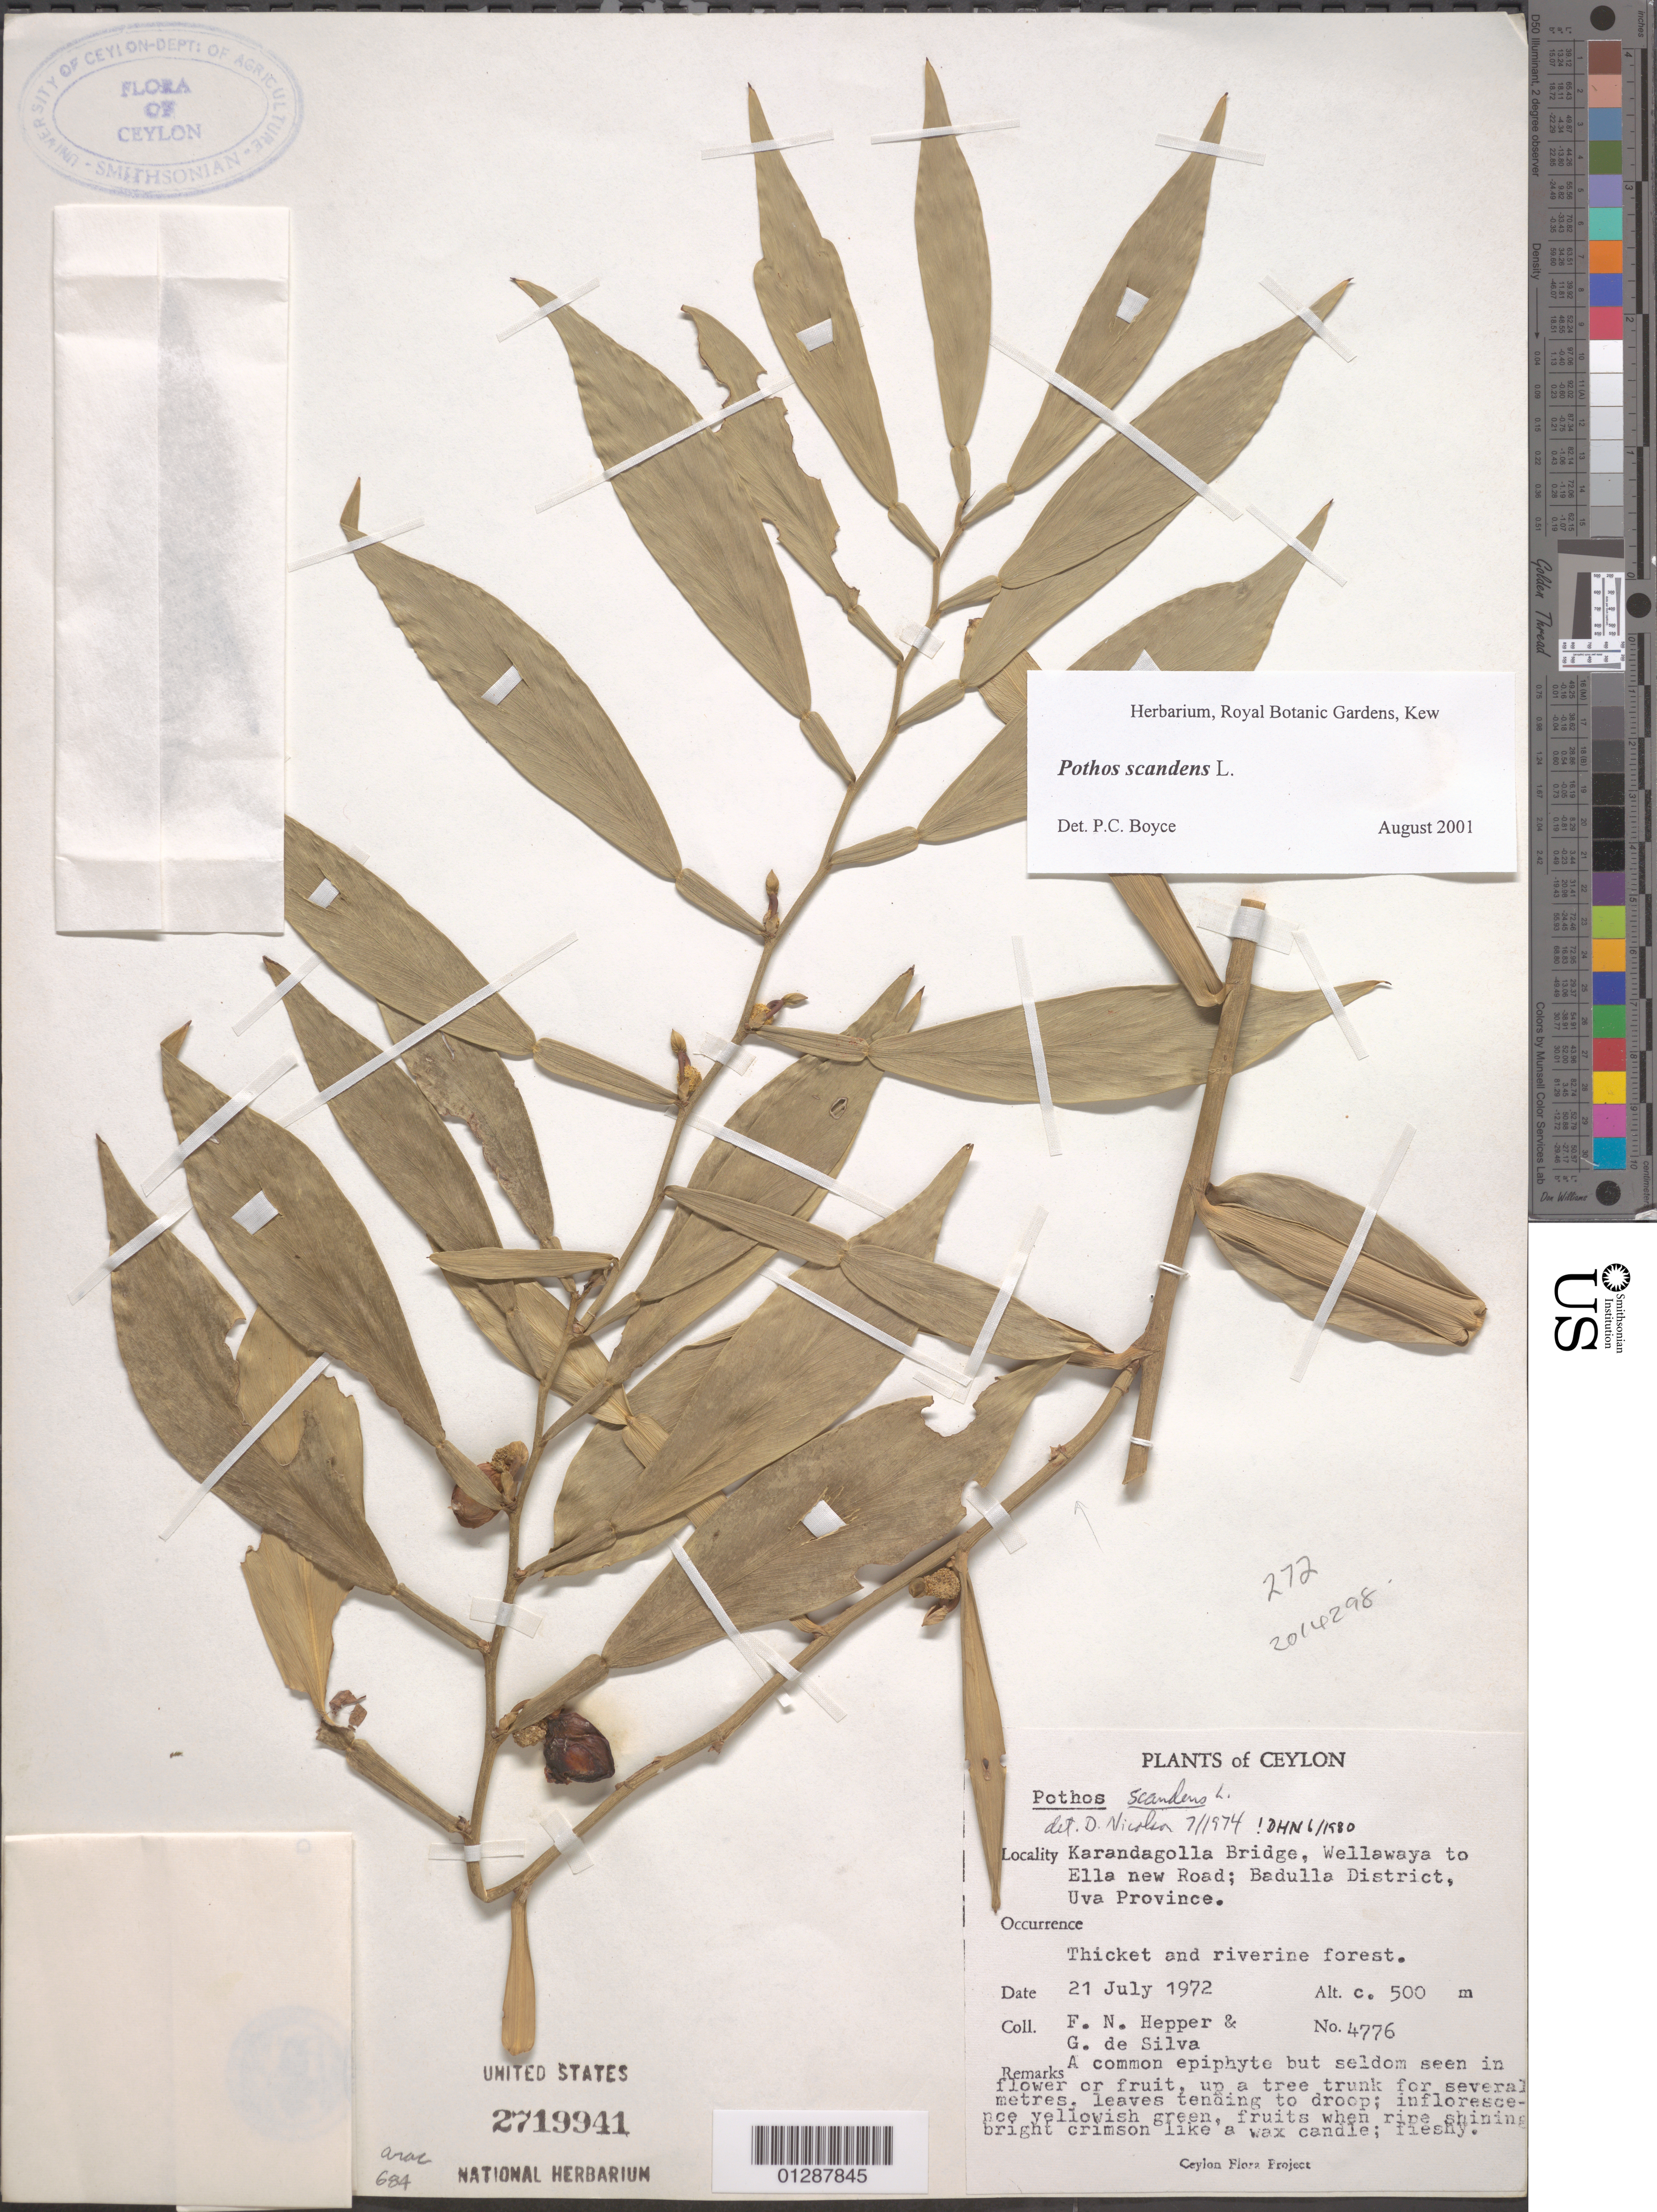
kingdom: Plantae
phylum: Tracheophyta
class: Liliopsida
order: Alismatales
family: Araceae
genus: Pothos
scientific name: Pothos scandens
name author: L.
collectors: F. Hepper & G. De Silva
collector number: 4776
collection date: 1972-07-21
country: Sri Lanka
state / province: Uva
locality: Ceylon. Karandagolla Bridge, Wellawaya to Ella new Road; Badulla District.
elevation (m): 500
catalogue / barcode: US 2719941